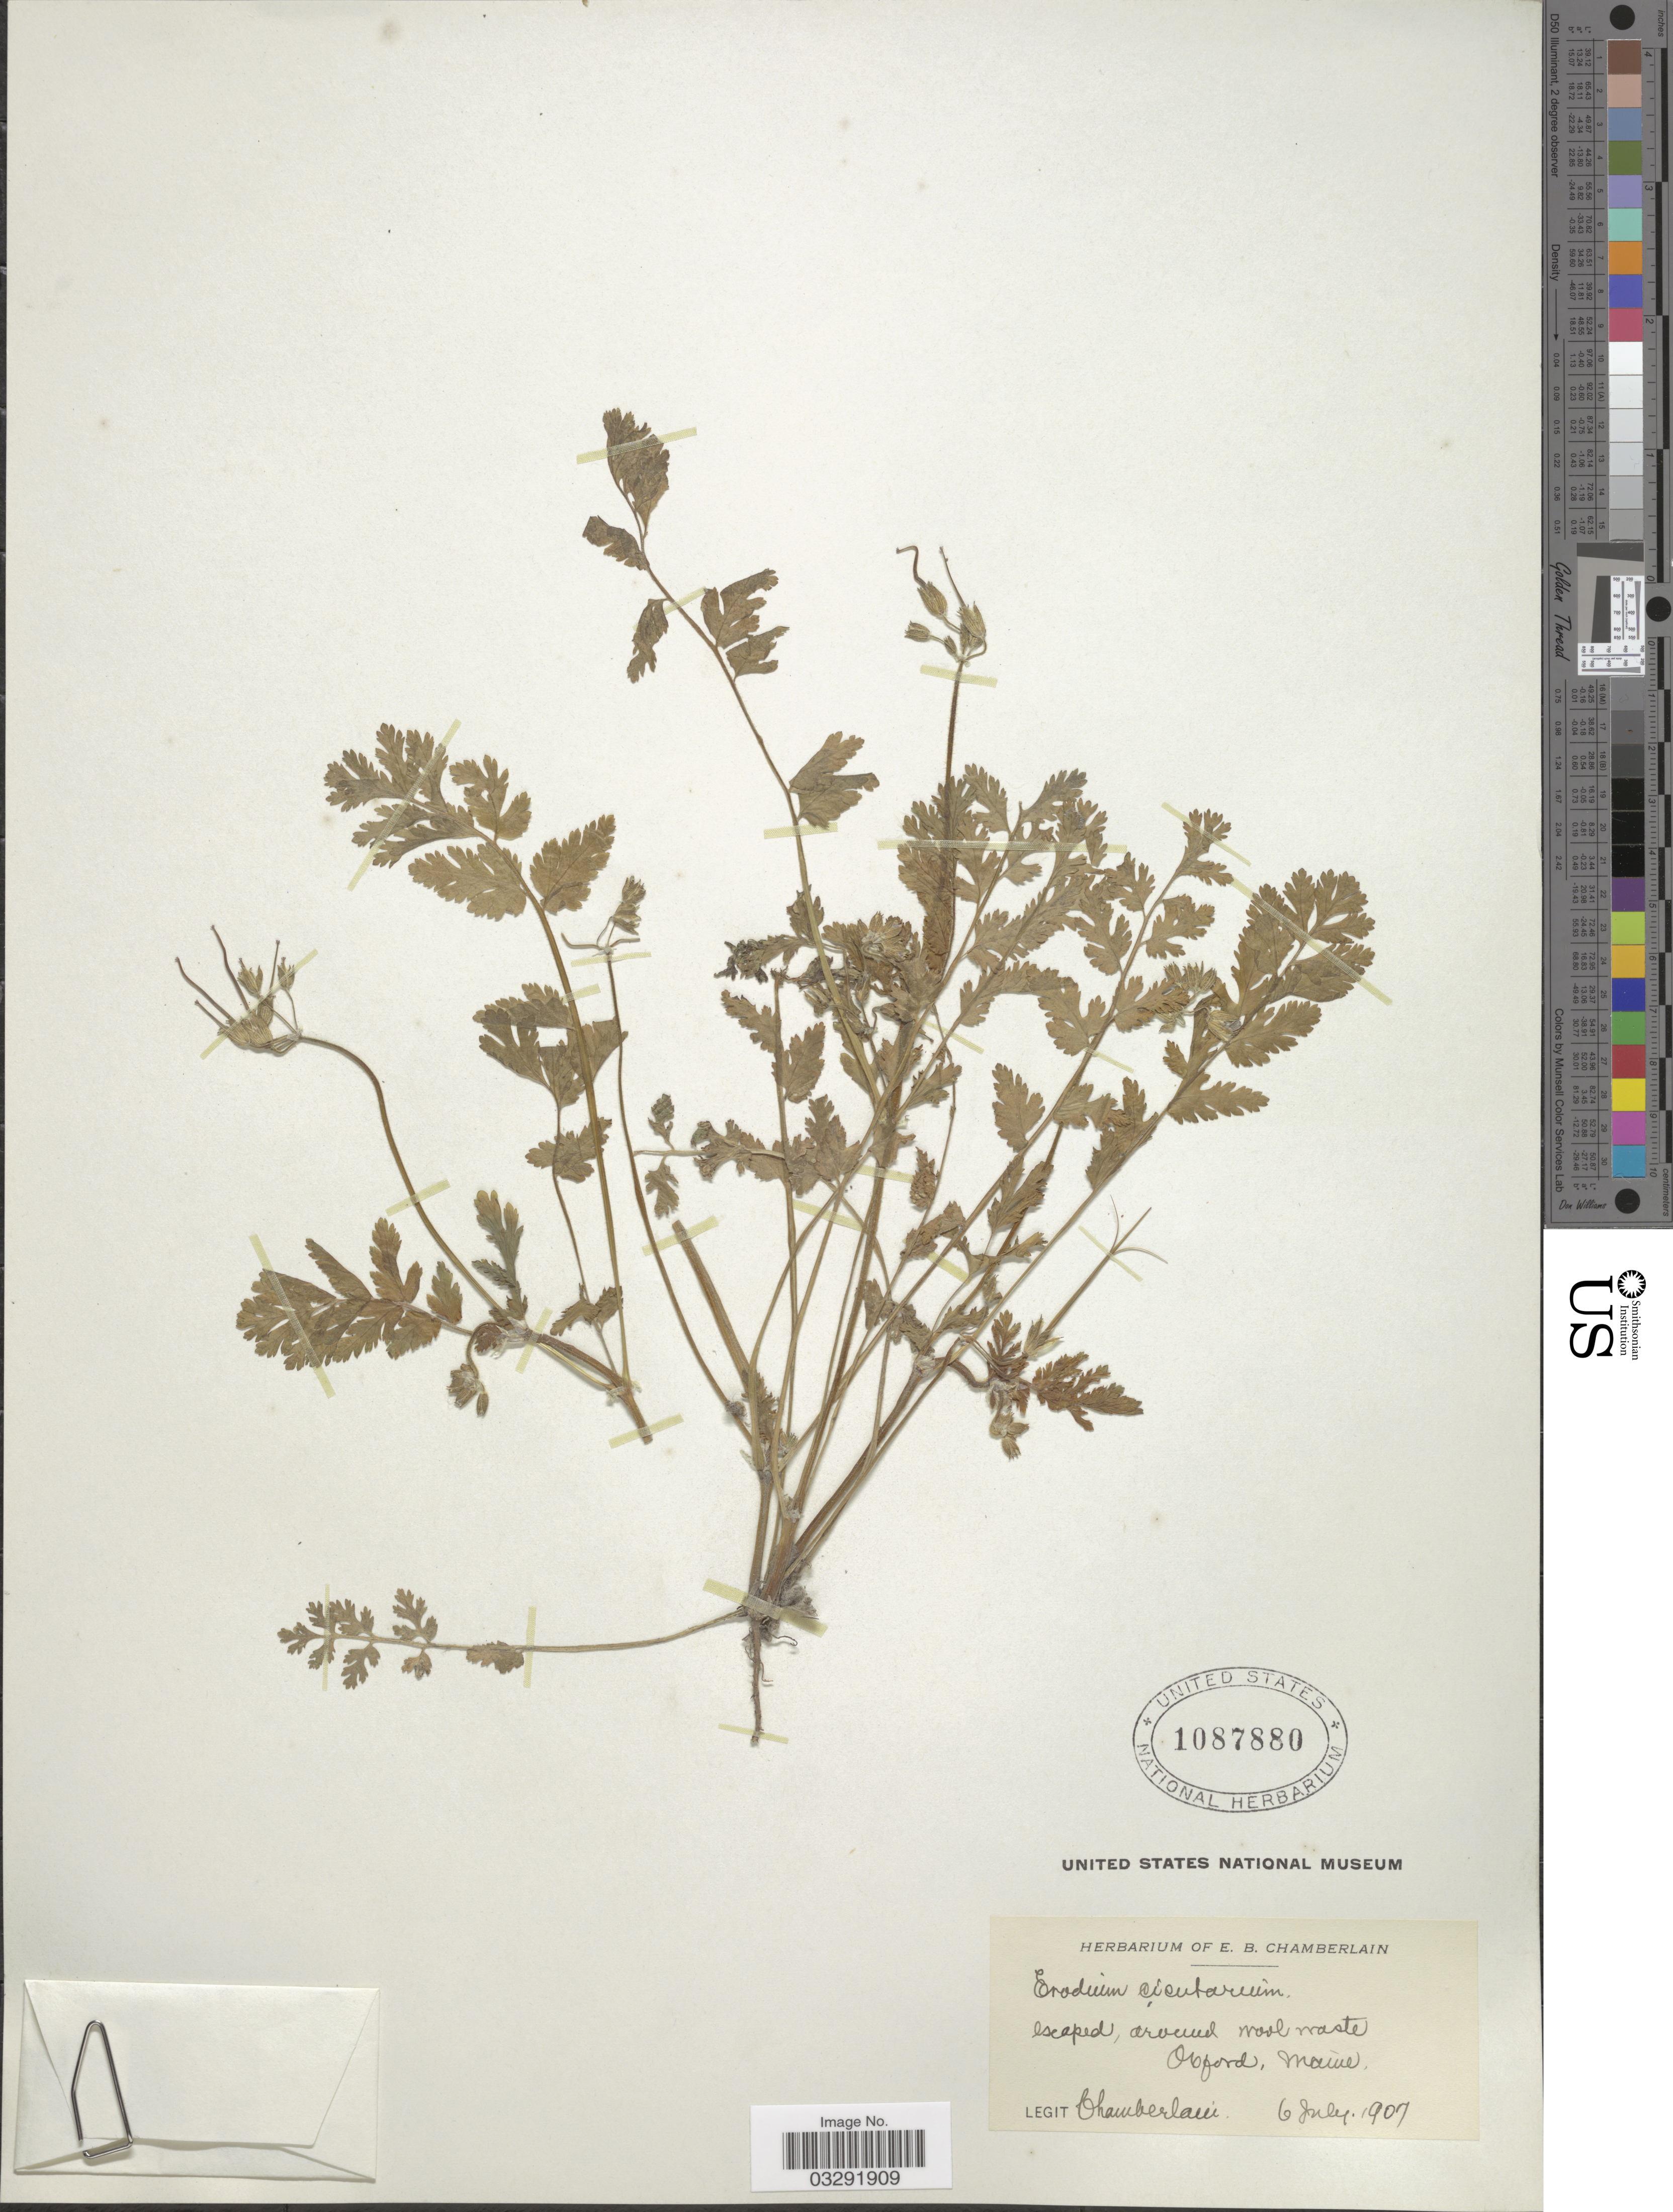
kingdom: Plantae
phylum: Tracheophyta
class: Magnoliopsida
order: Geraniales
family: Geraniaceae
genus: Erodium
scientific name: Erodium cicutarium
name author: (L.) L'Hér.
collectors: E. Chamberlain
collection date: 1907-07-06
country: United States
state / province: Maine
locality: Oxford.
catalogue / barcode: US 1087880